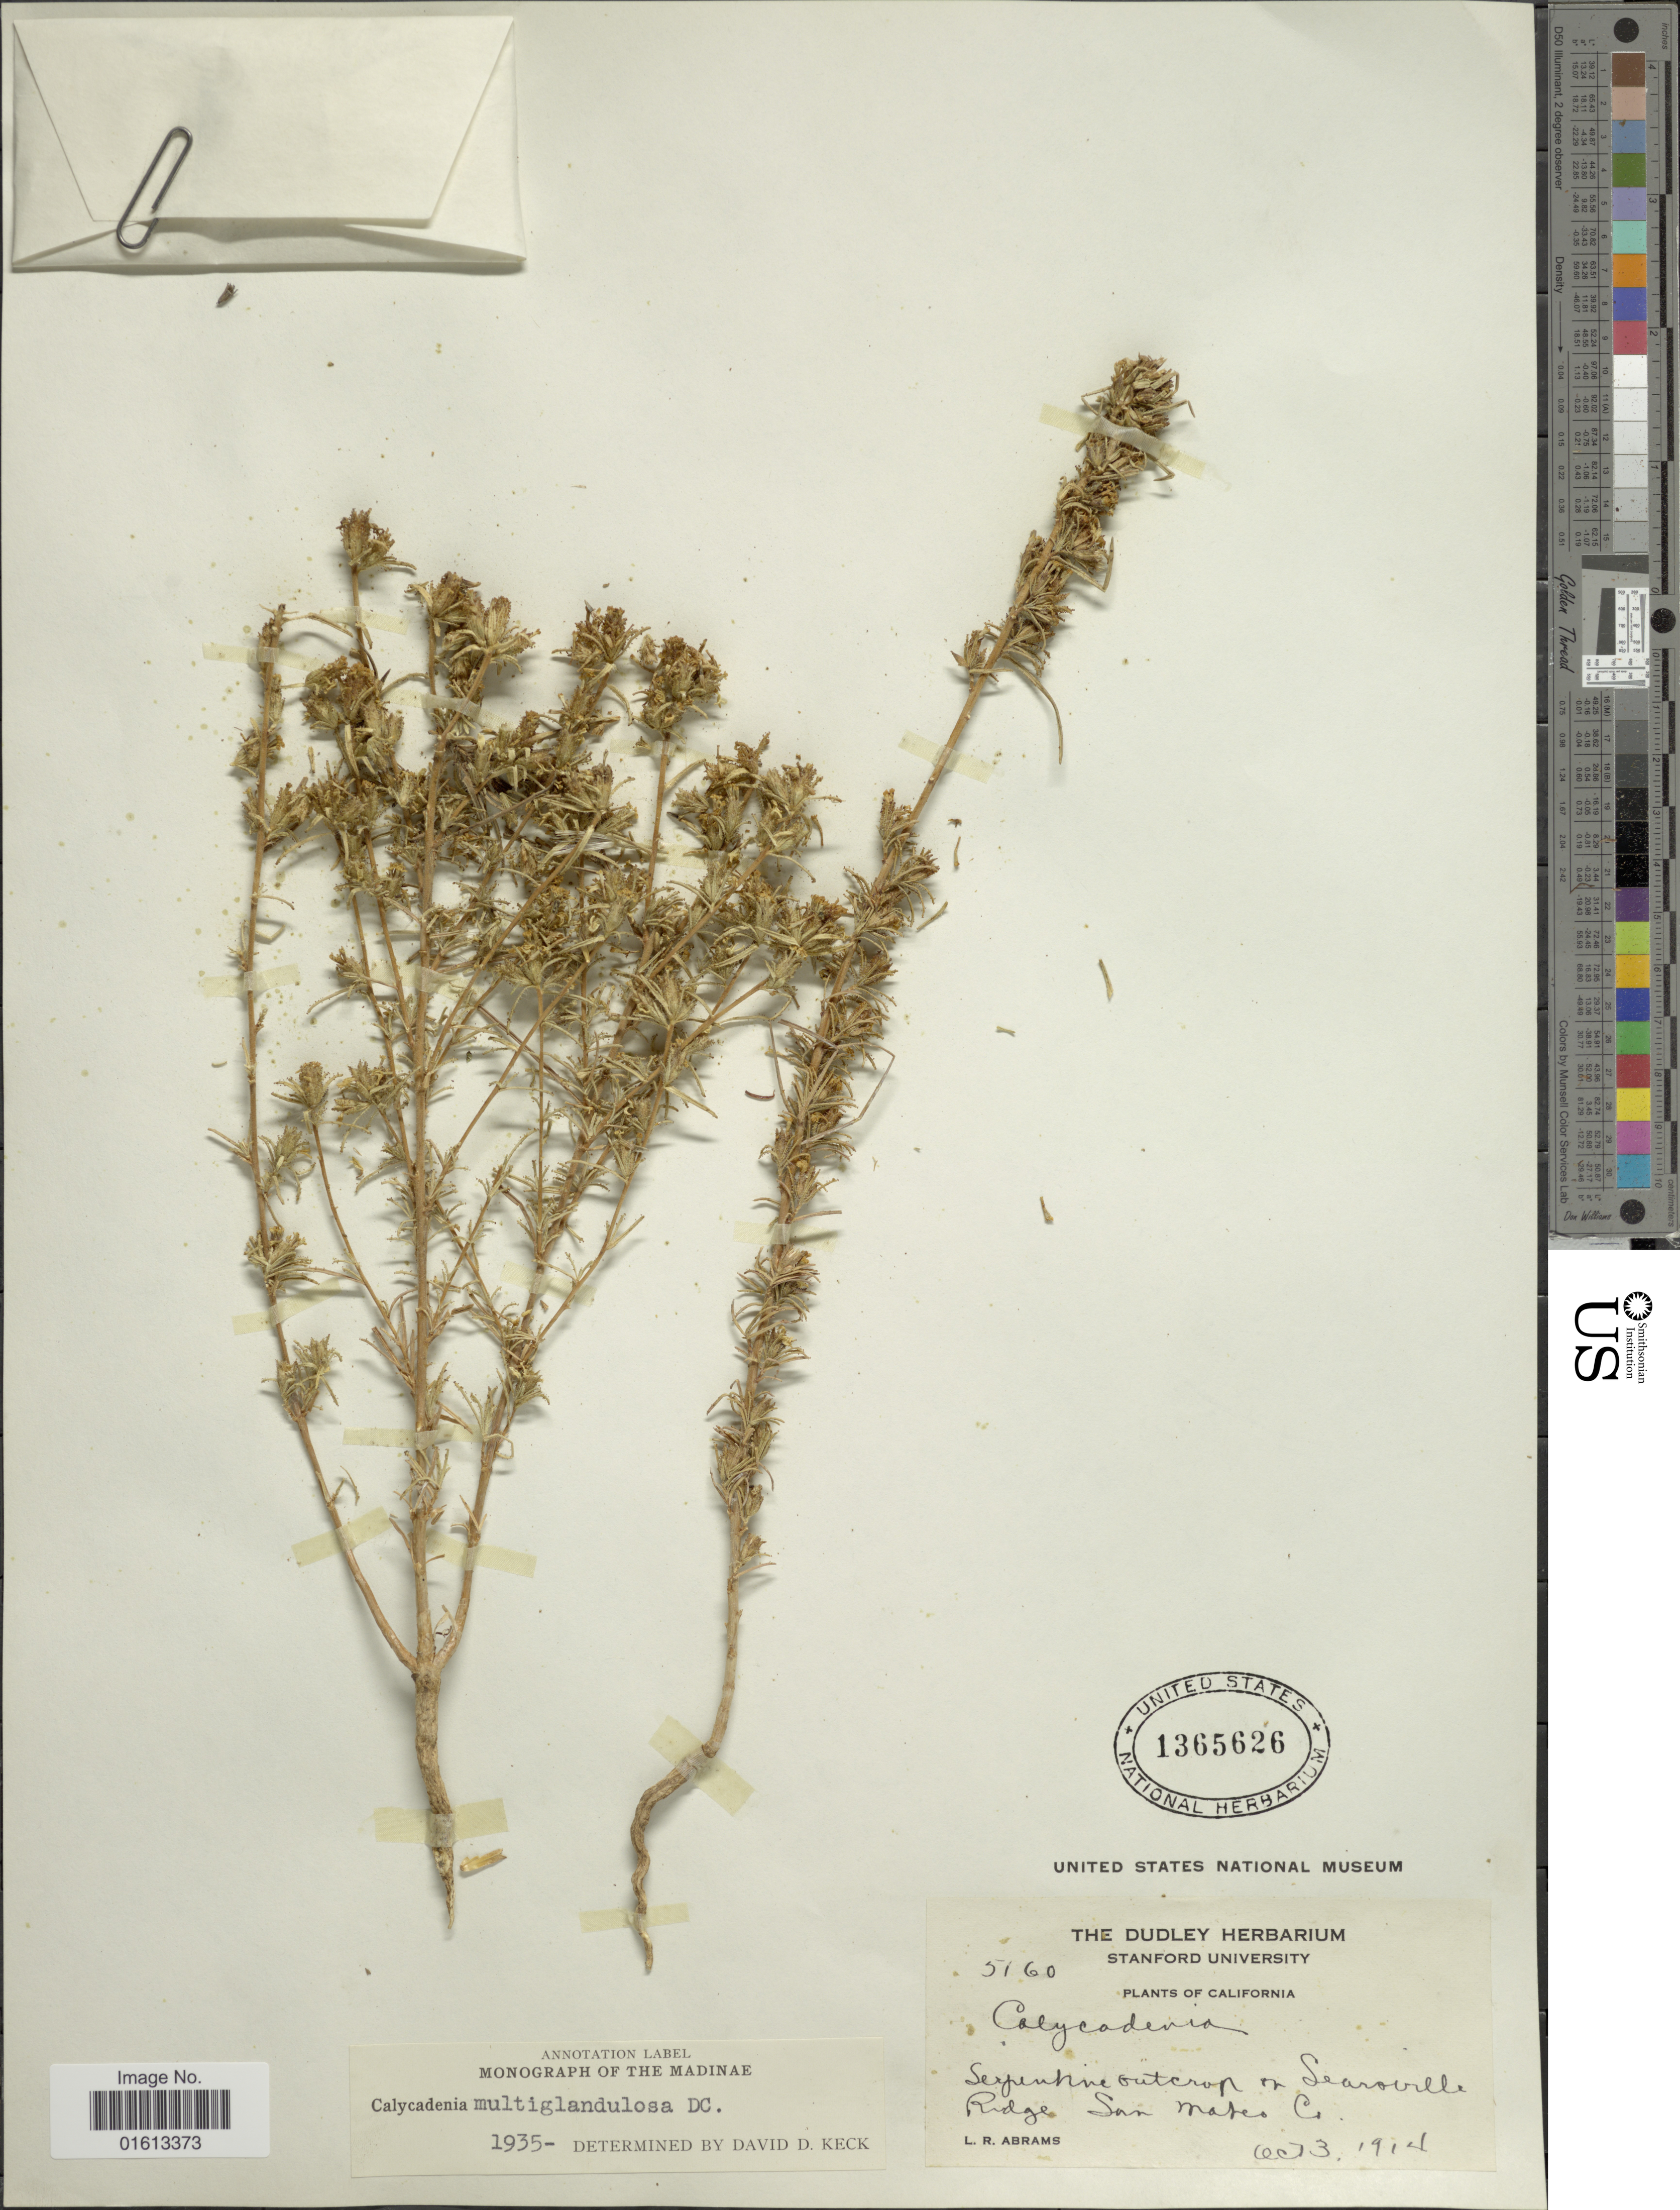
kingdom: Plantae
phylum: Tracheophyta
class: Magnoliopsida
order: Asterales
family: Asteraceae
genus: Calycadenia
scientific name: Calycadenia multiglandulosa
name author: DC.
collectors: L. Abrams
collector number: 5160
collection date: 1914-10-03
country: United States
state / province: California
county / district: San Mateo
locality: Serpentine outcrop on Searoville Ridge, San Mateo Co.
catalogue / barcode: US 1365626